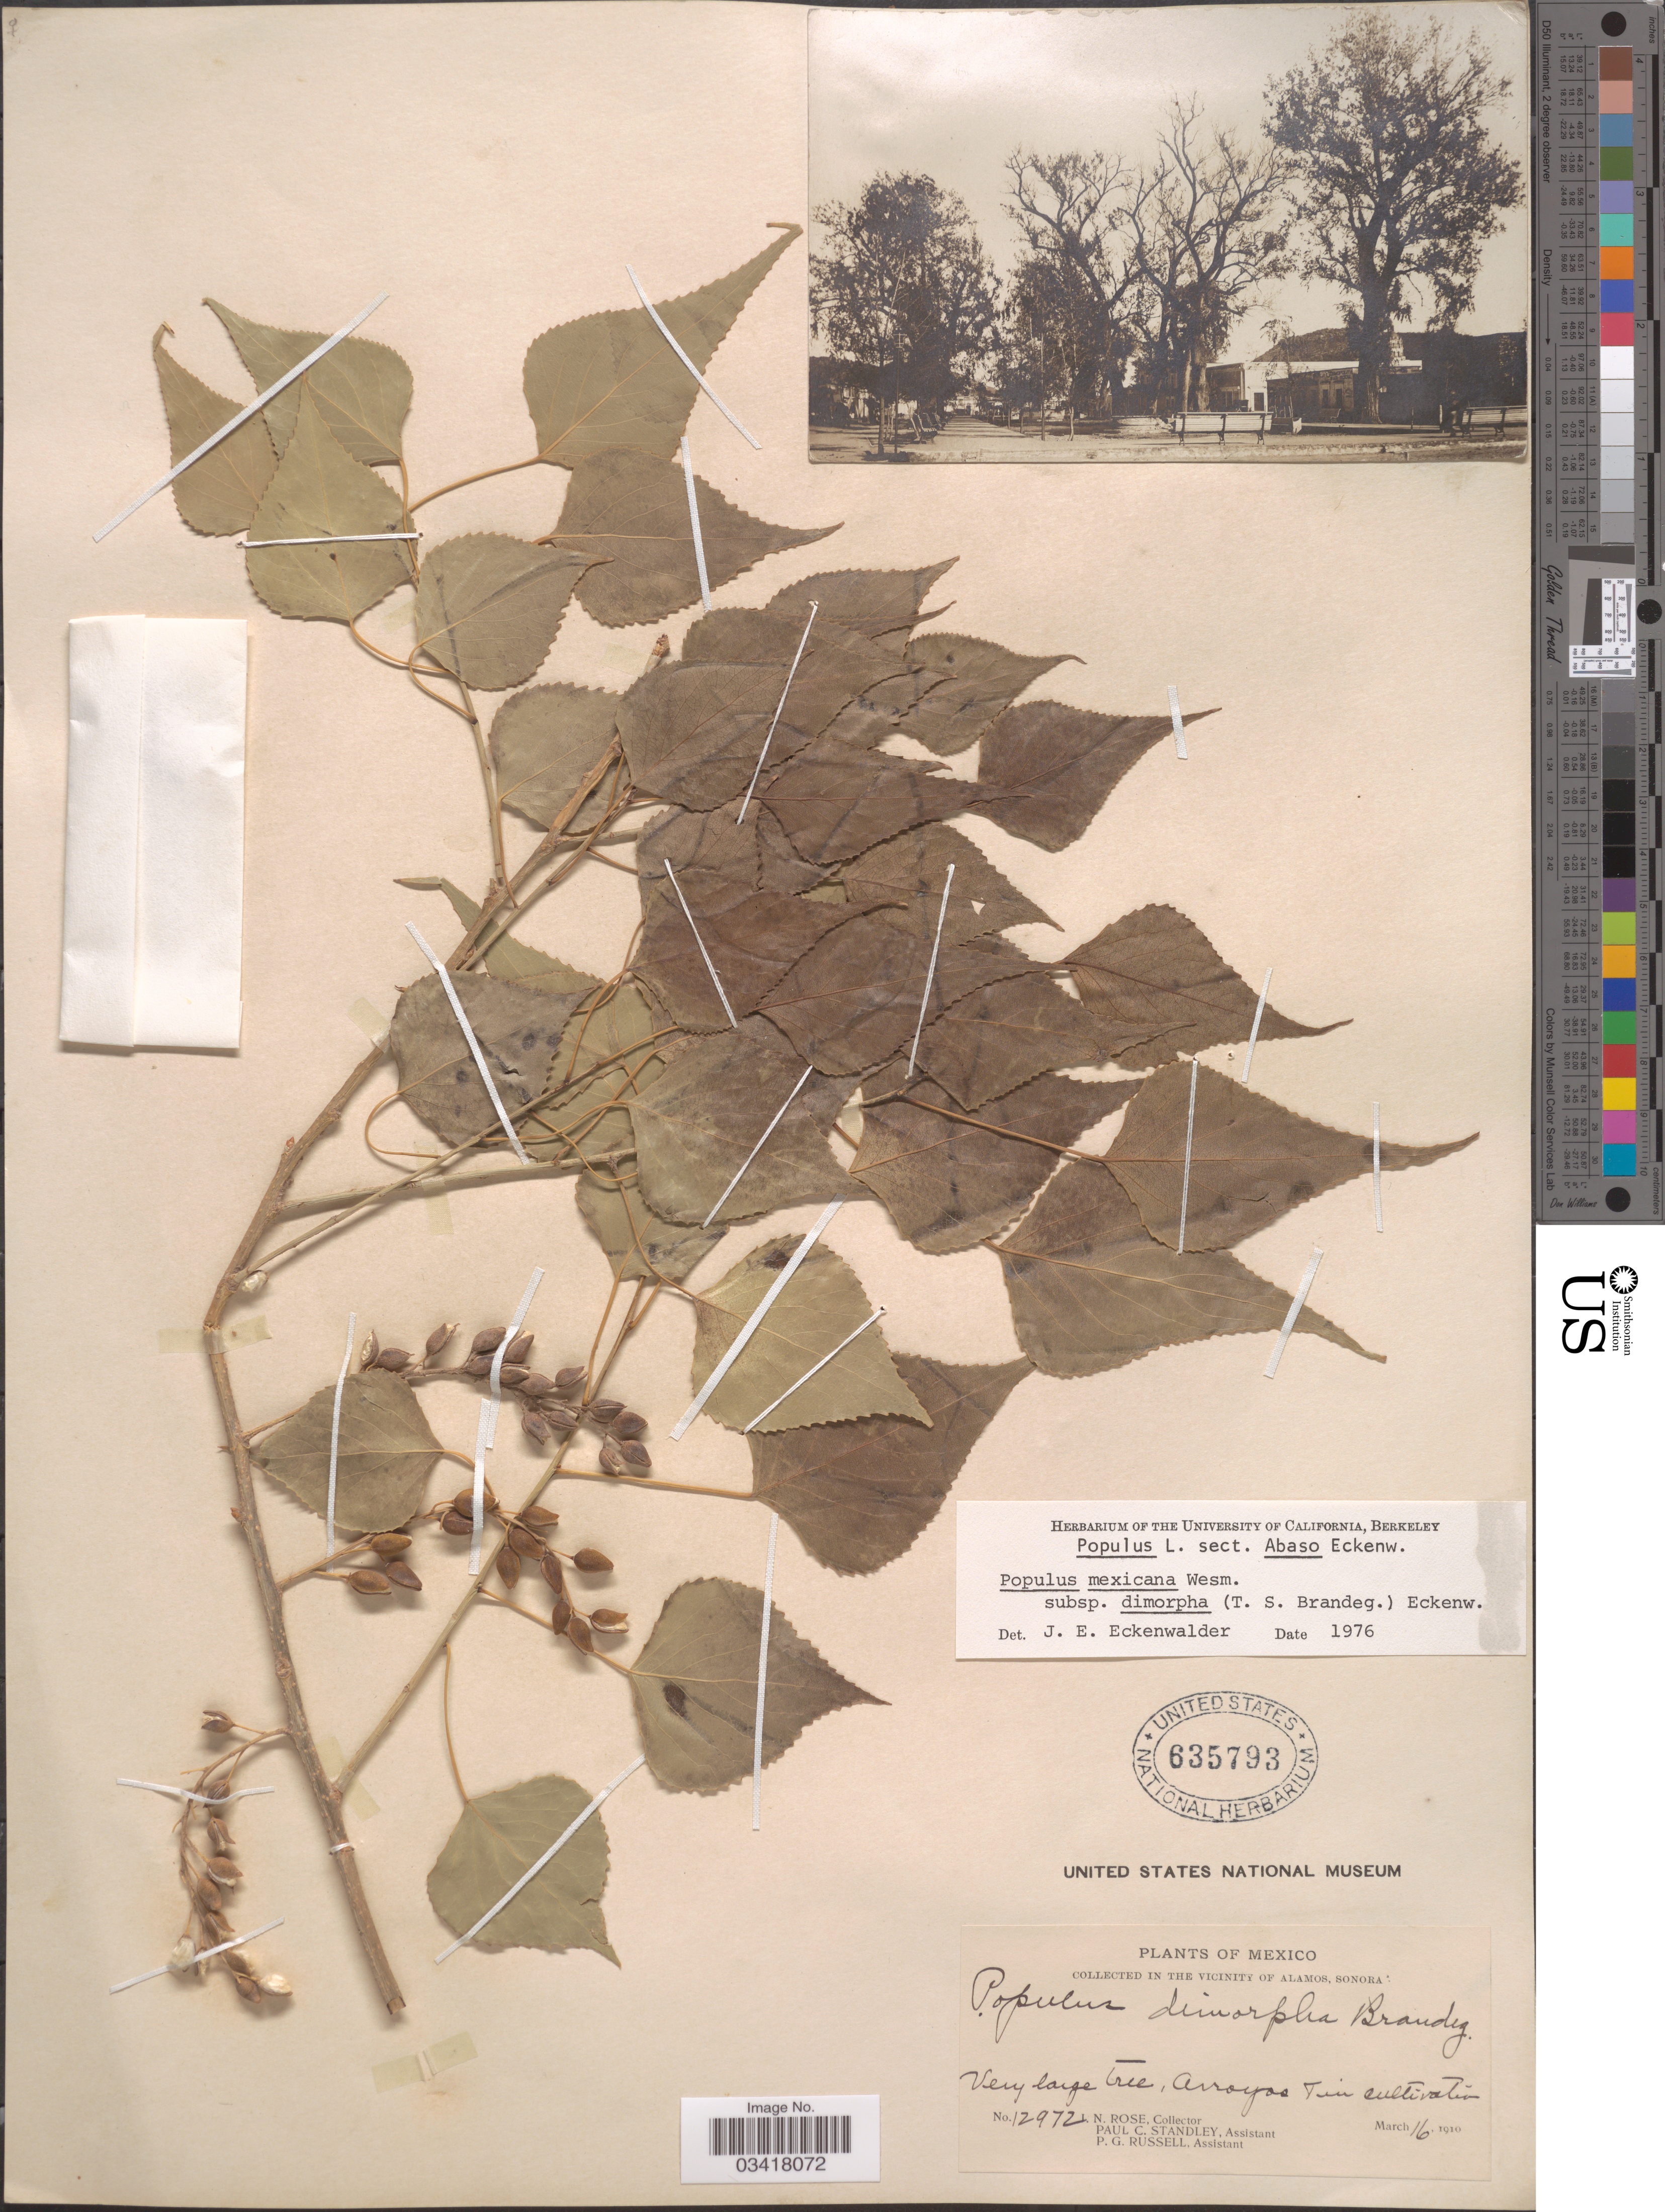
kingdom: Plantae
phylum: Tracheophyta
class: Magnoliopsida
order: Malpighiales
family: Salicaceae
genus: Populus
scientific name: Populus mexicana subsp. dimorpha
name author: (Brandegee) Eckenw.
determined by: Eckenwalder, James E.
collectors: J. N. Rose, P. C. Standley & P. G. Russell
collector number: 12972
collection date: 1910-03-16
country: Mexico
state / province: Sonora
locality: In the vicinity of Alamos.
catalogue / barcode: US 635793